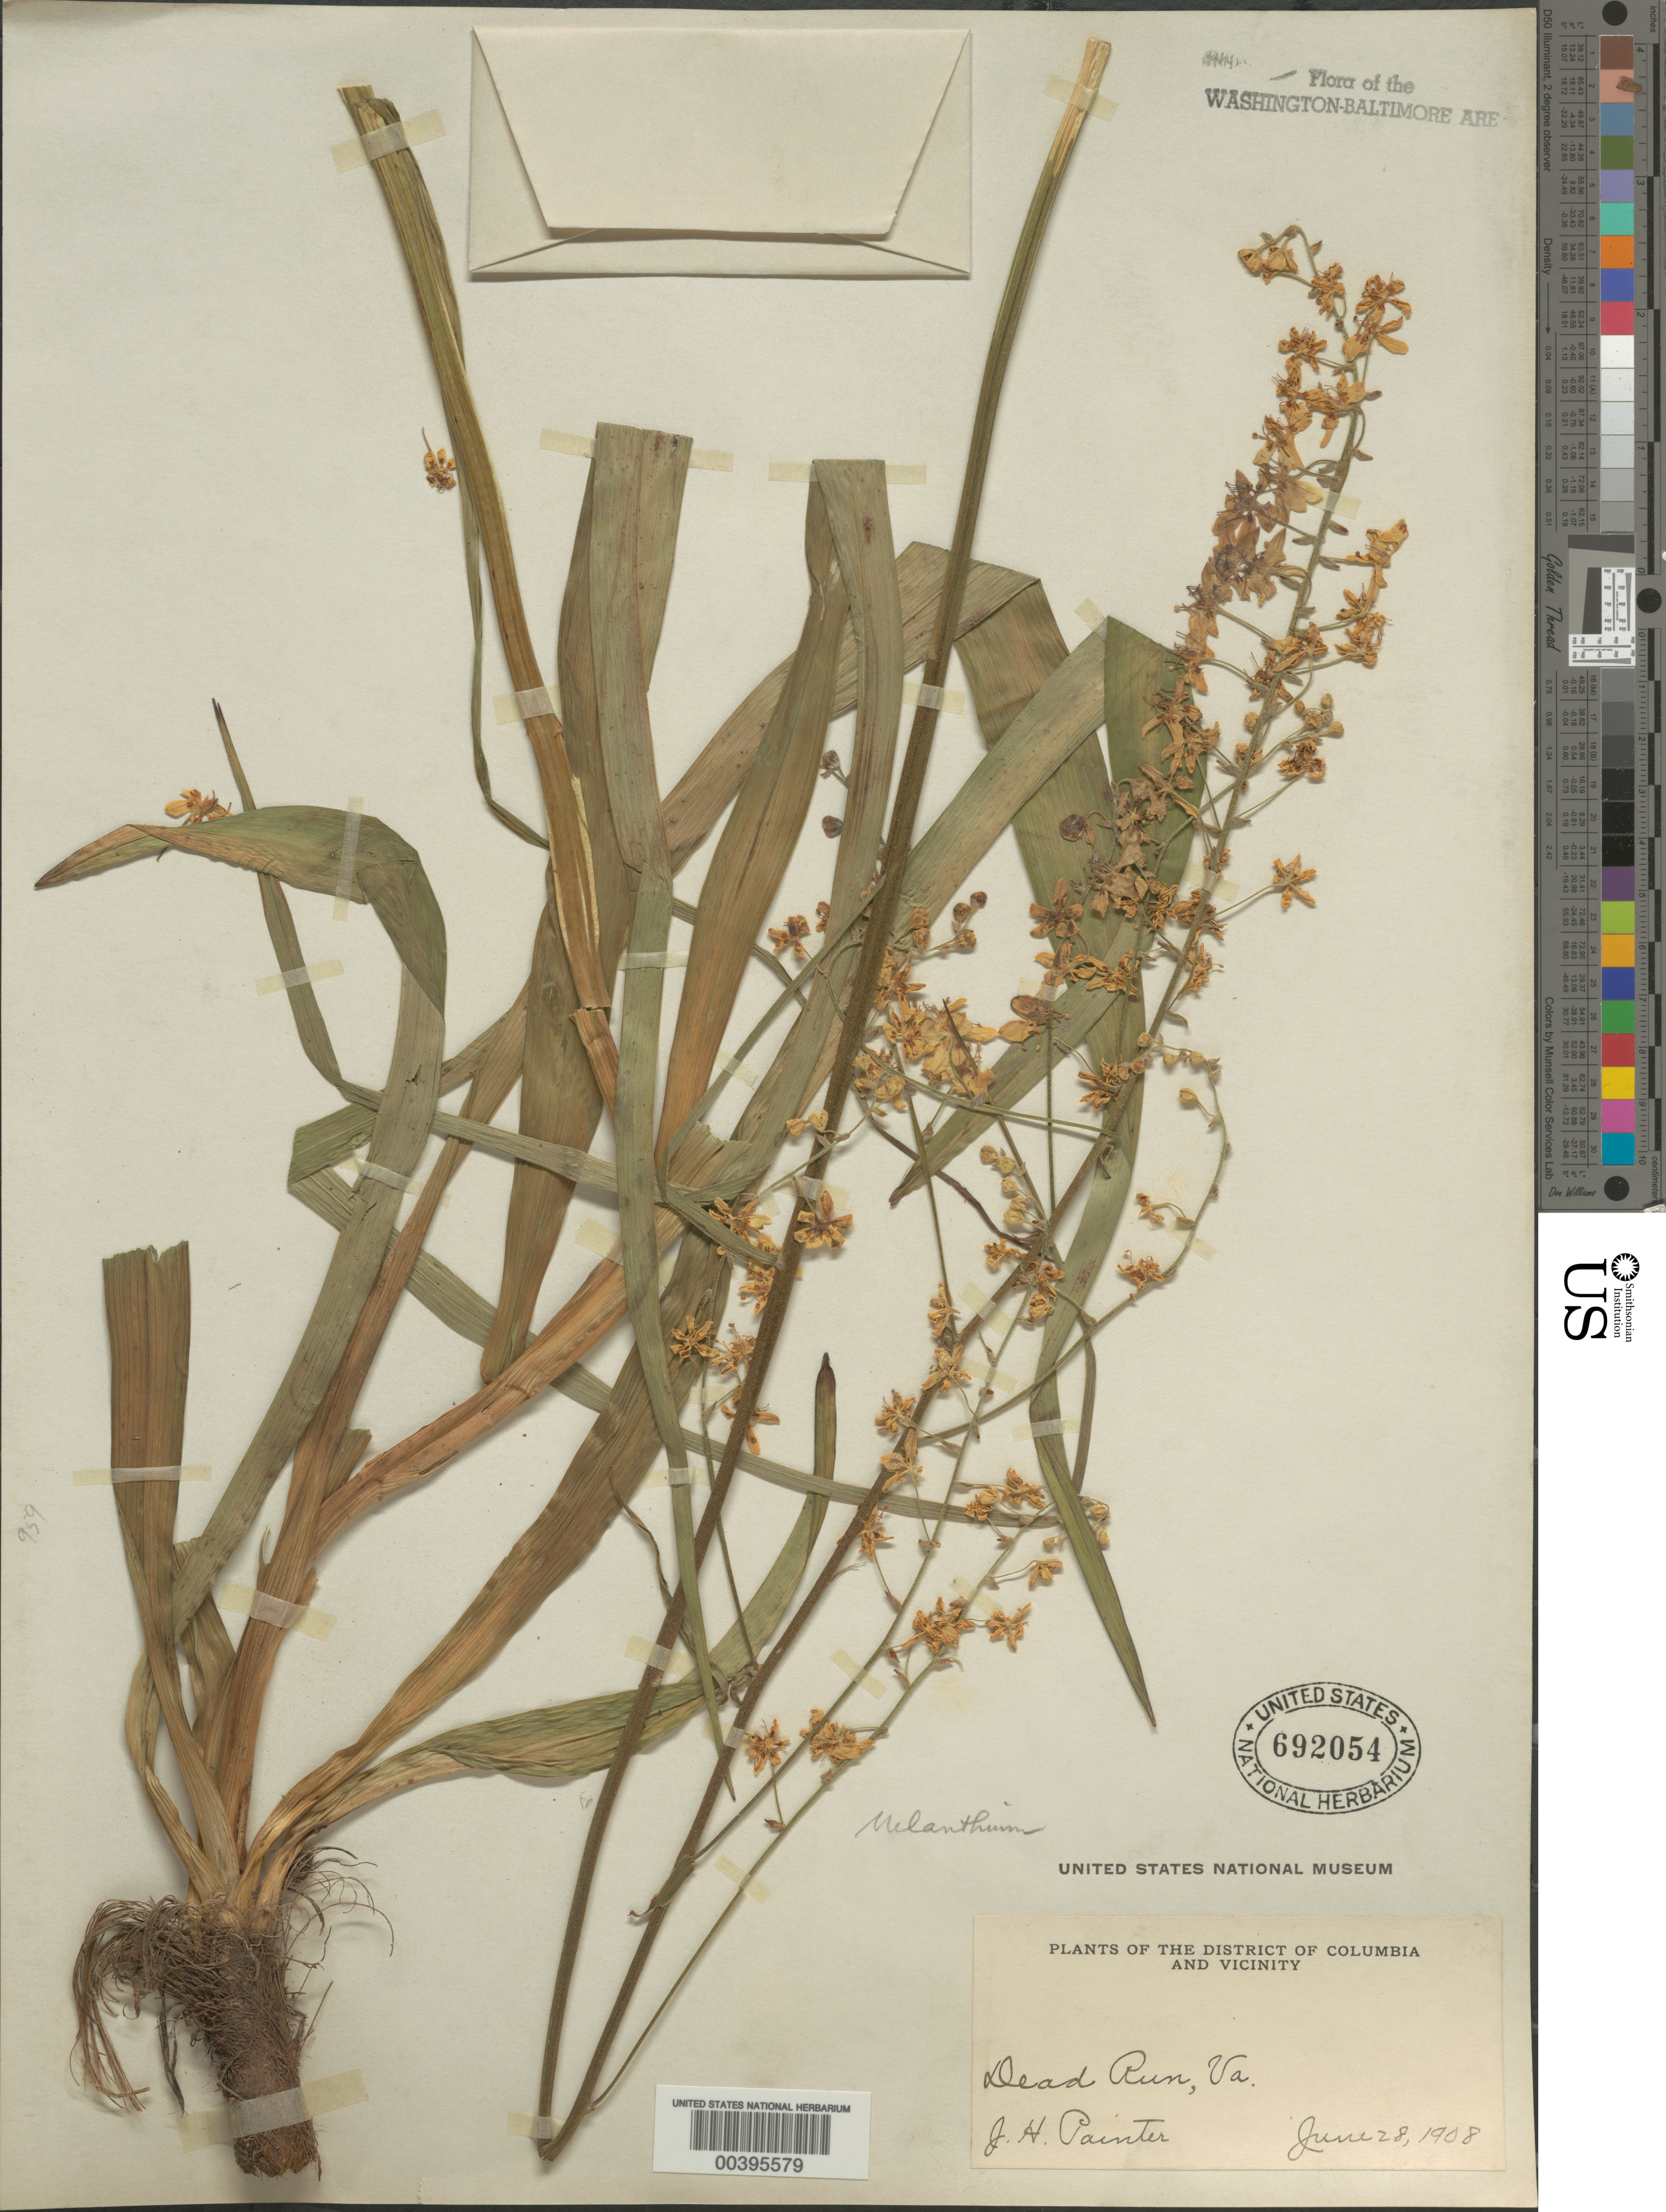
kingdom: Plantae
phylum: Tracheophyta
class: Liliopsida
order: Liliales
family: Melanthiaceae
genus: Melanthium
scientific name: Melanthium virginicum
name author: L.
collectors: J. H. Painter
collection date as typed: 28 Jun 1908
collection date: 1908-06-28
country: United States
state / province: Virginia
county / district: Fairfax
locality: Dead Run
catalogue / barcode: US 692054